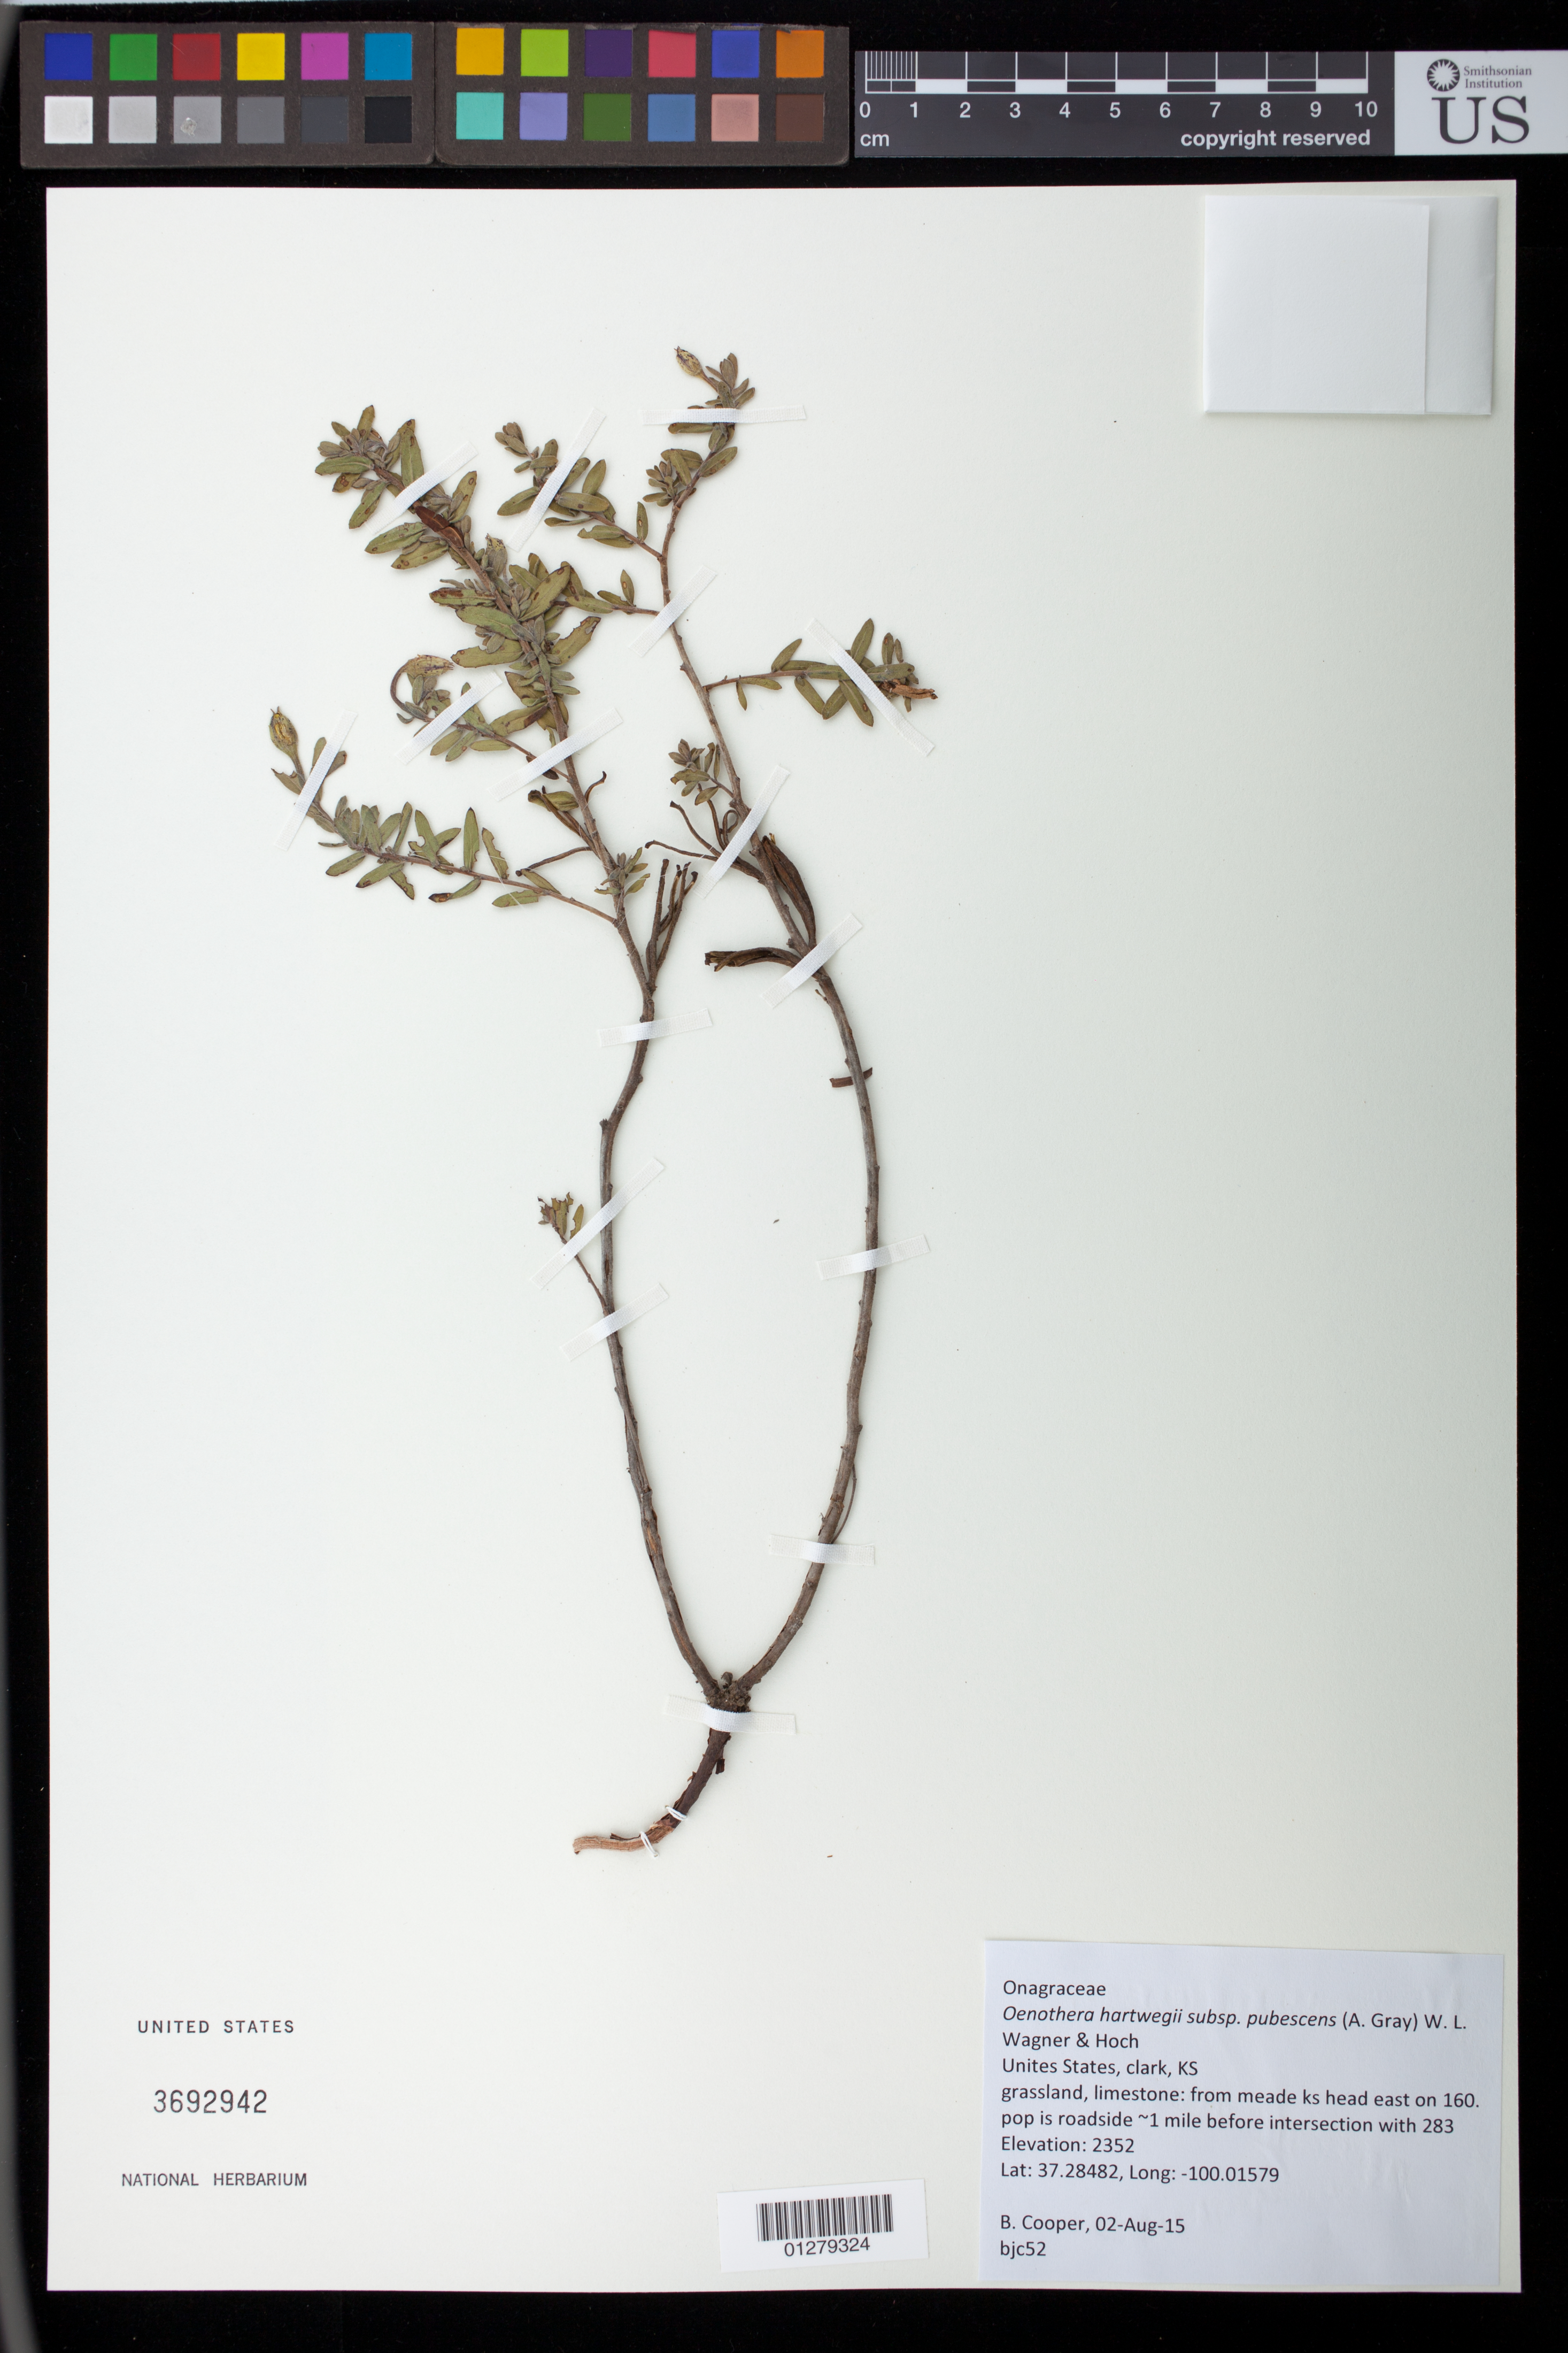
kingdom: Plantae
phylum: Tracheophyta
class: Magnoliopsida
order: Myrtales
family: Onagraceae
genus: Oenothera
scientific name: Oenothera hartwegii subsp. pubescens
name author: (A. Gray) W.L. Wagner & Hoch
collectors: B. J. Cooper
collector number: BJC 52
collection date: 2015-08-02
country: United States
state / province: Kansas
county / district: Clark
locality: From Meade KS head east on 160, roadside ~1 mile before intersection with 283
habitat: Grassland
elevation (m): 2352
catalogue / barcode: US 3692942